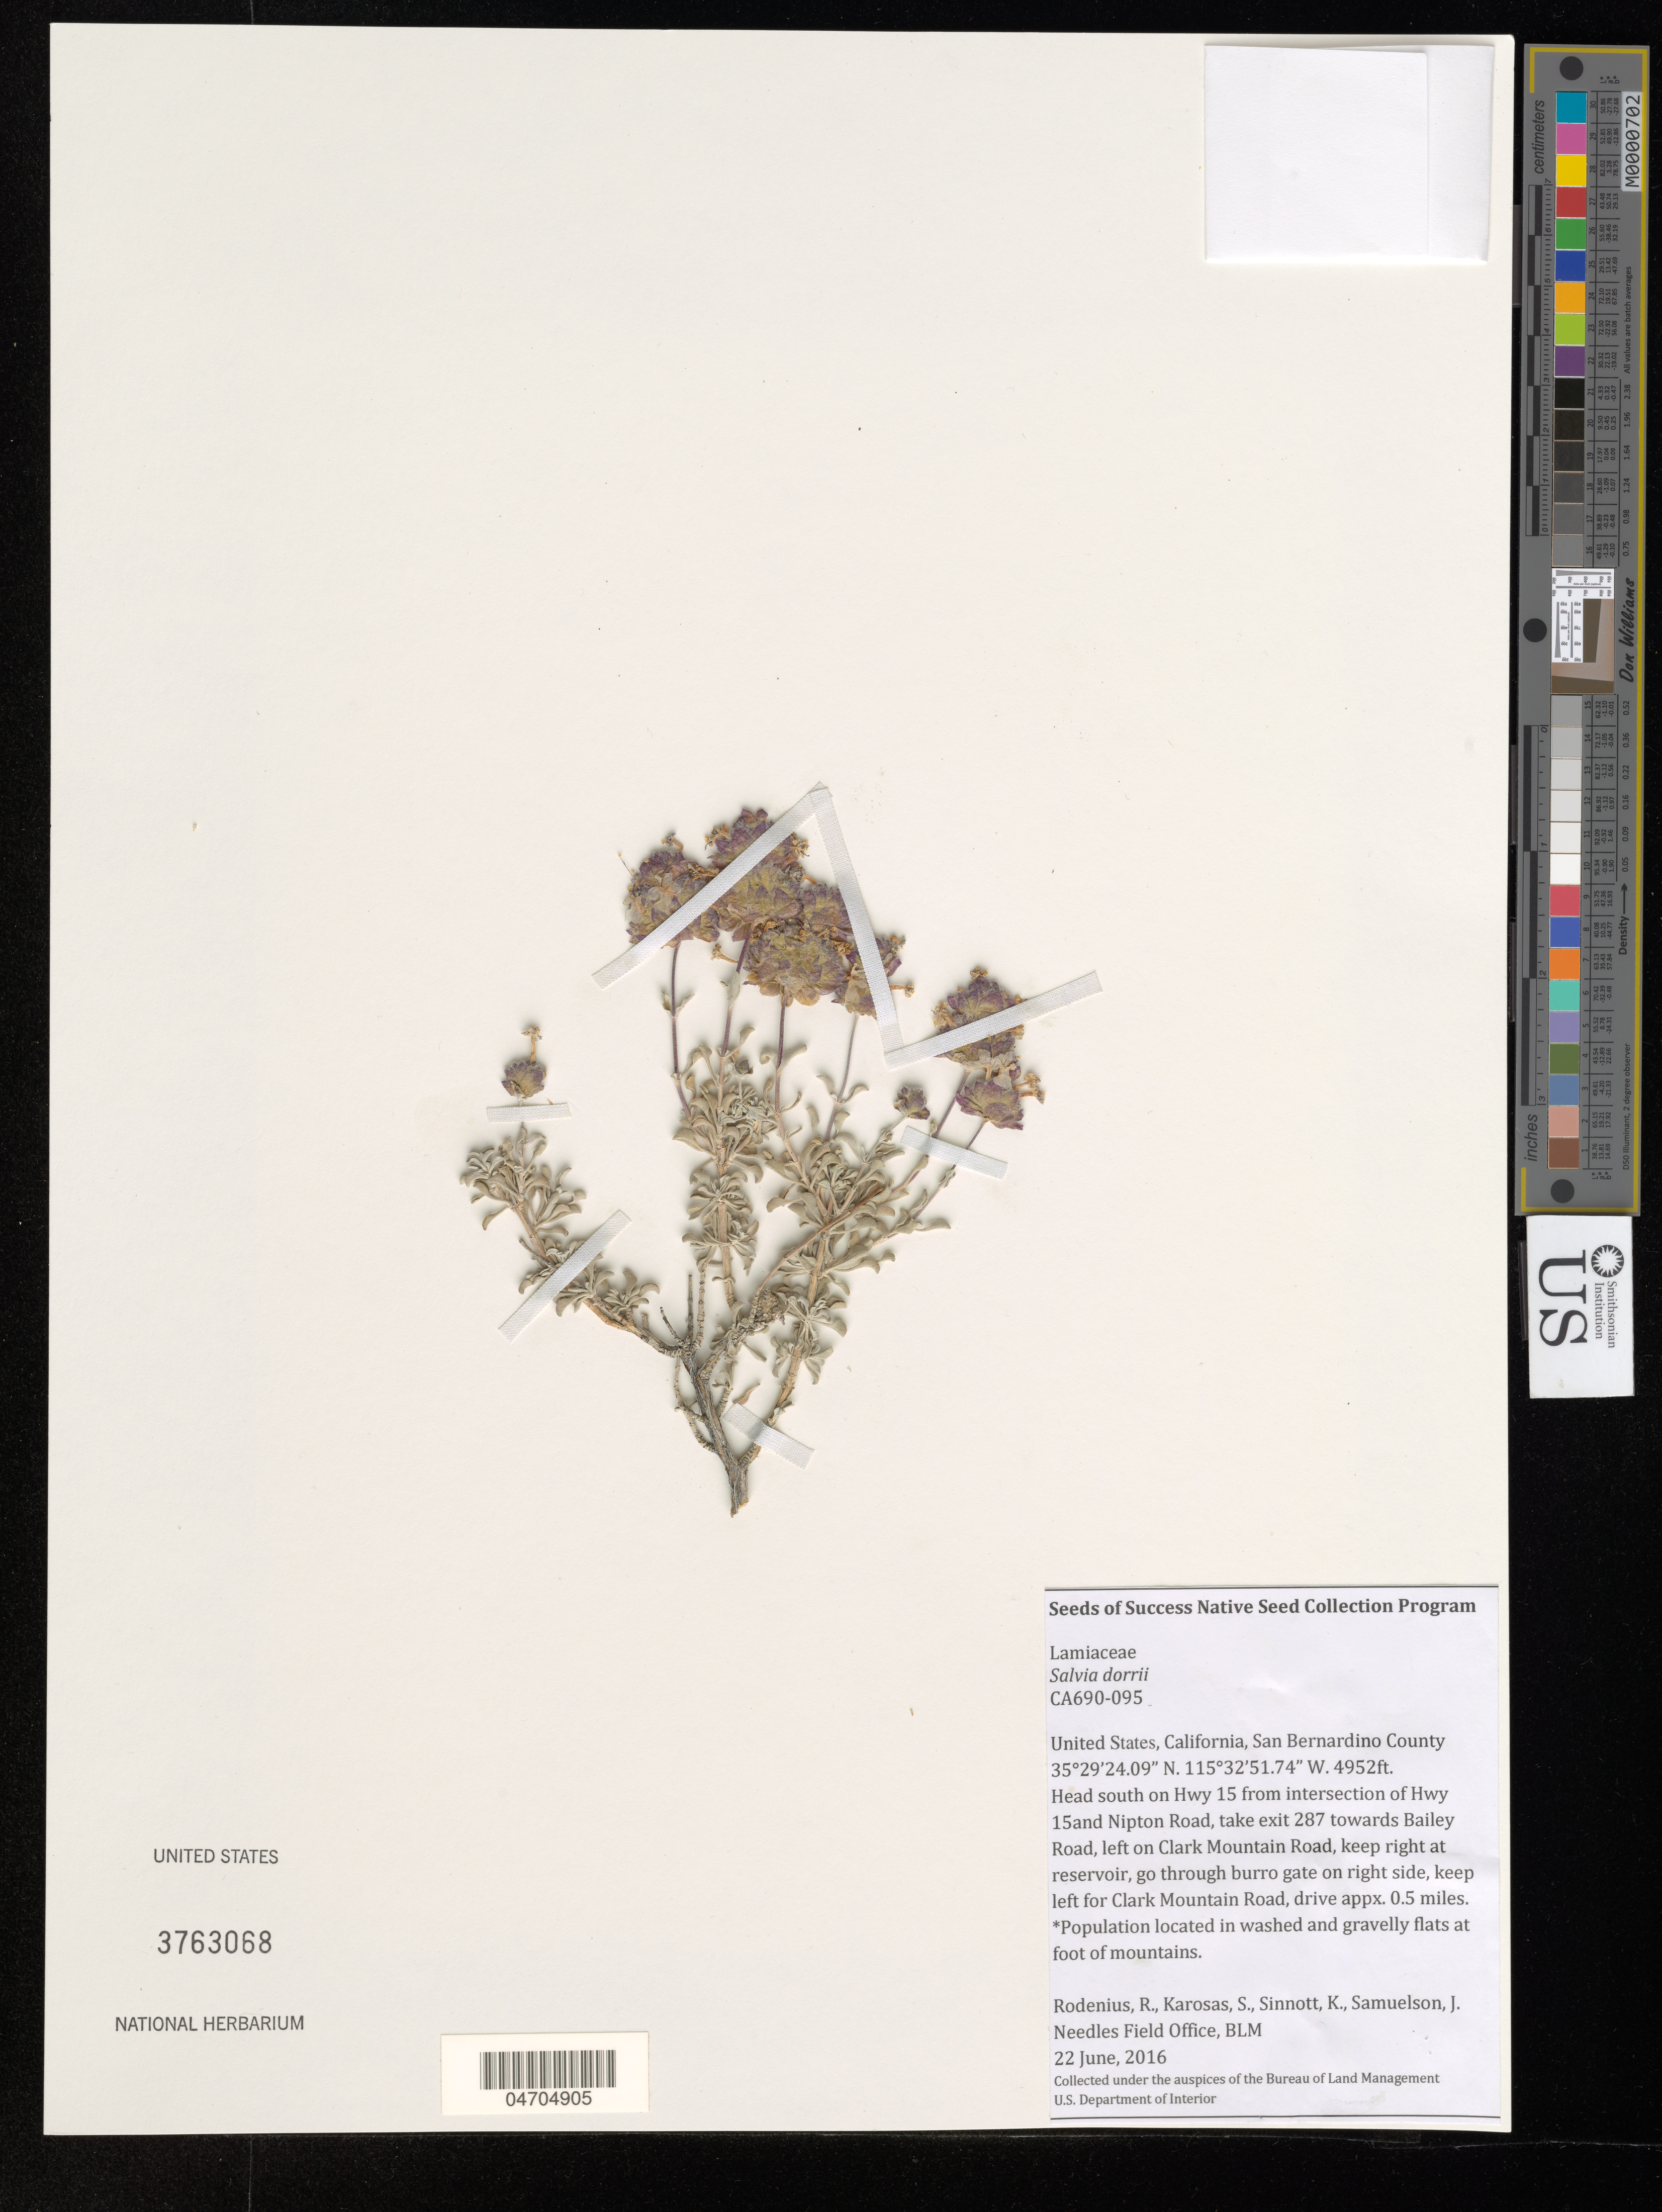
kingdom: Plantae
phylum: Tracheophyta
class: Magnoliopsida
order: Lamiales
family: Lamiaceae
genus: Salvia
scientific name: Salvia dorrii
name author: (Kellogg) Abrams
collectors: R. Rodenius, S. Karosas, K. Sinnott & J. Samuelson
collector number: CA690-095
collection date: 2016-06-22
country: United States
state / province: California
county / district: San Bernardino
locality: San Bernardino County. Head south on Hwy 15 from intersection of Hwy 15and Nipton Road, take exit 287 towards Bailey Road, left on Clark Mountain Road, keep right at reservoir, go through burro gate on right side, keep left for Clark Mountain Road, drive apprx. 0.5 miles.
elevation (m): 1509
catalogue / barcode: US 3763068